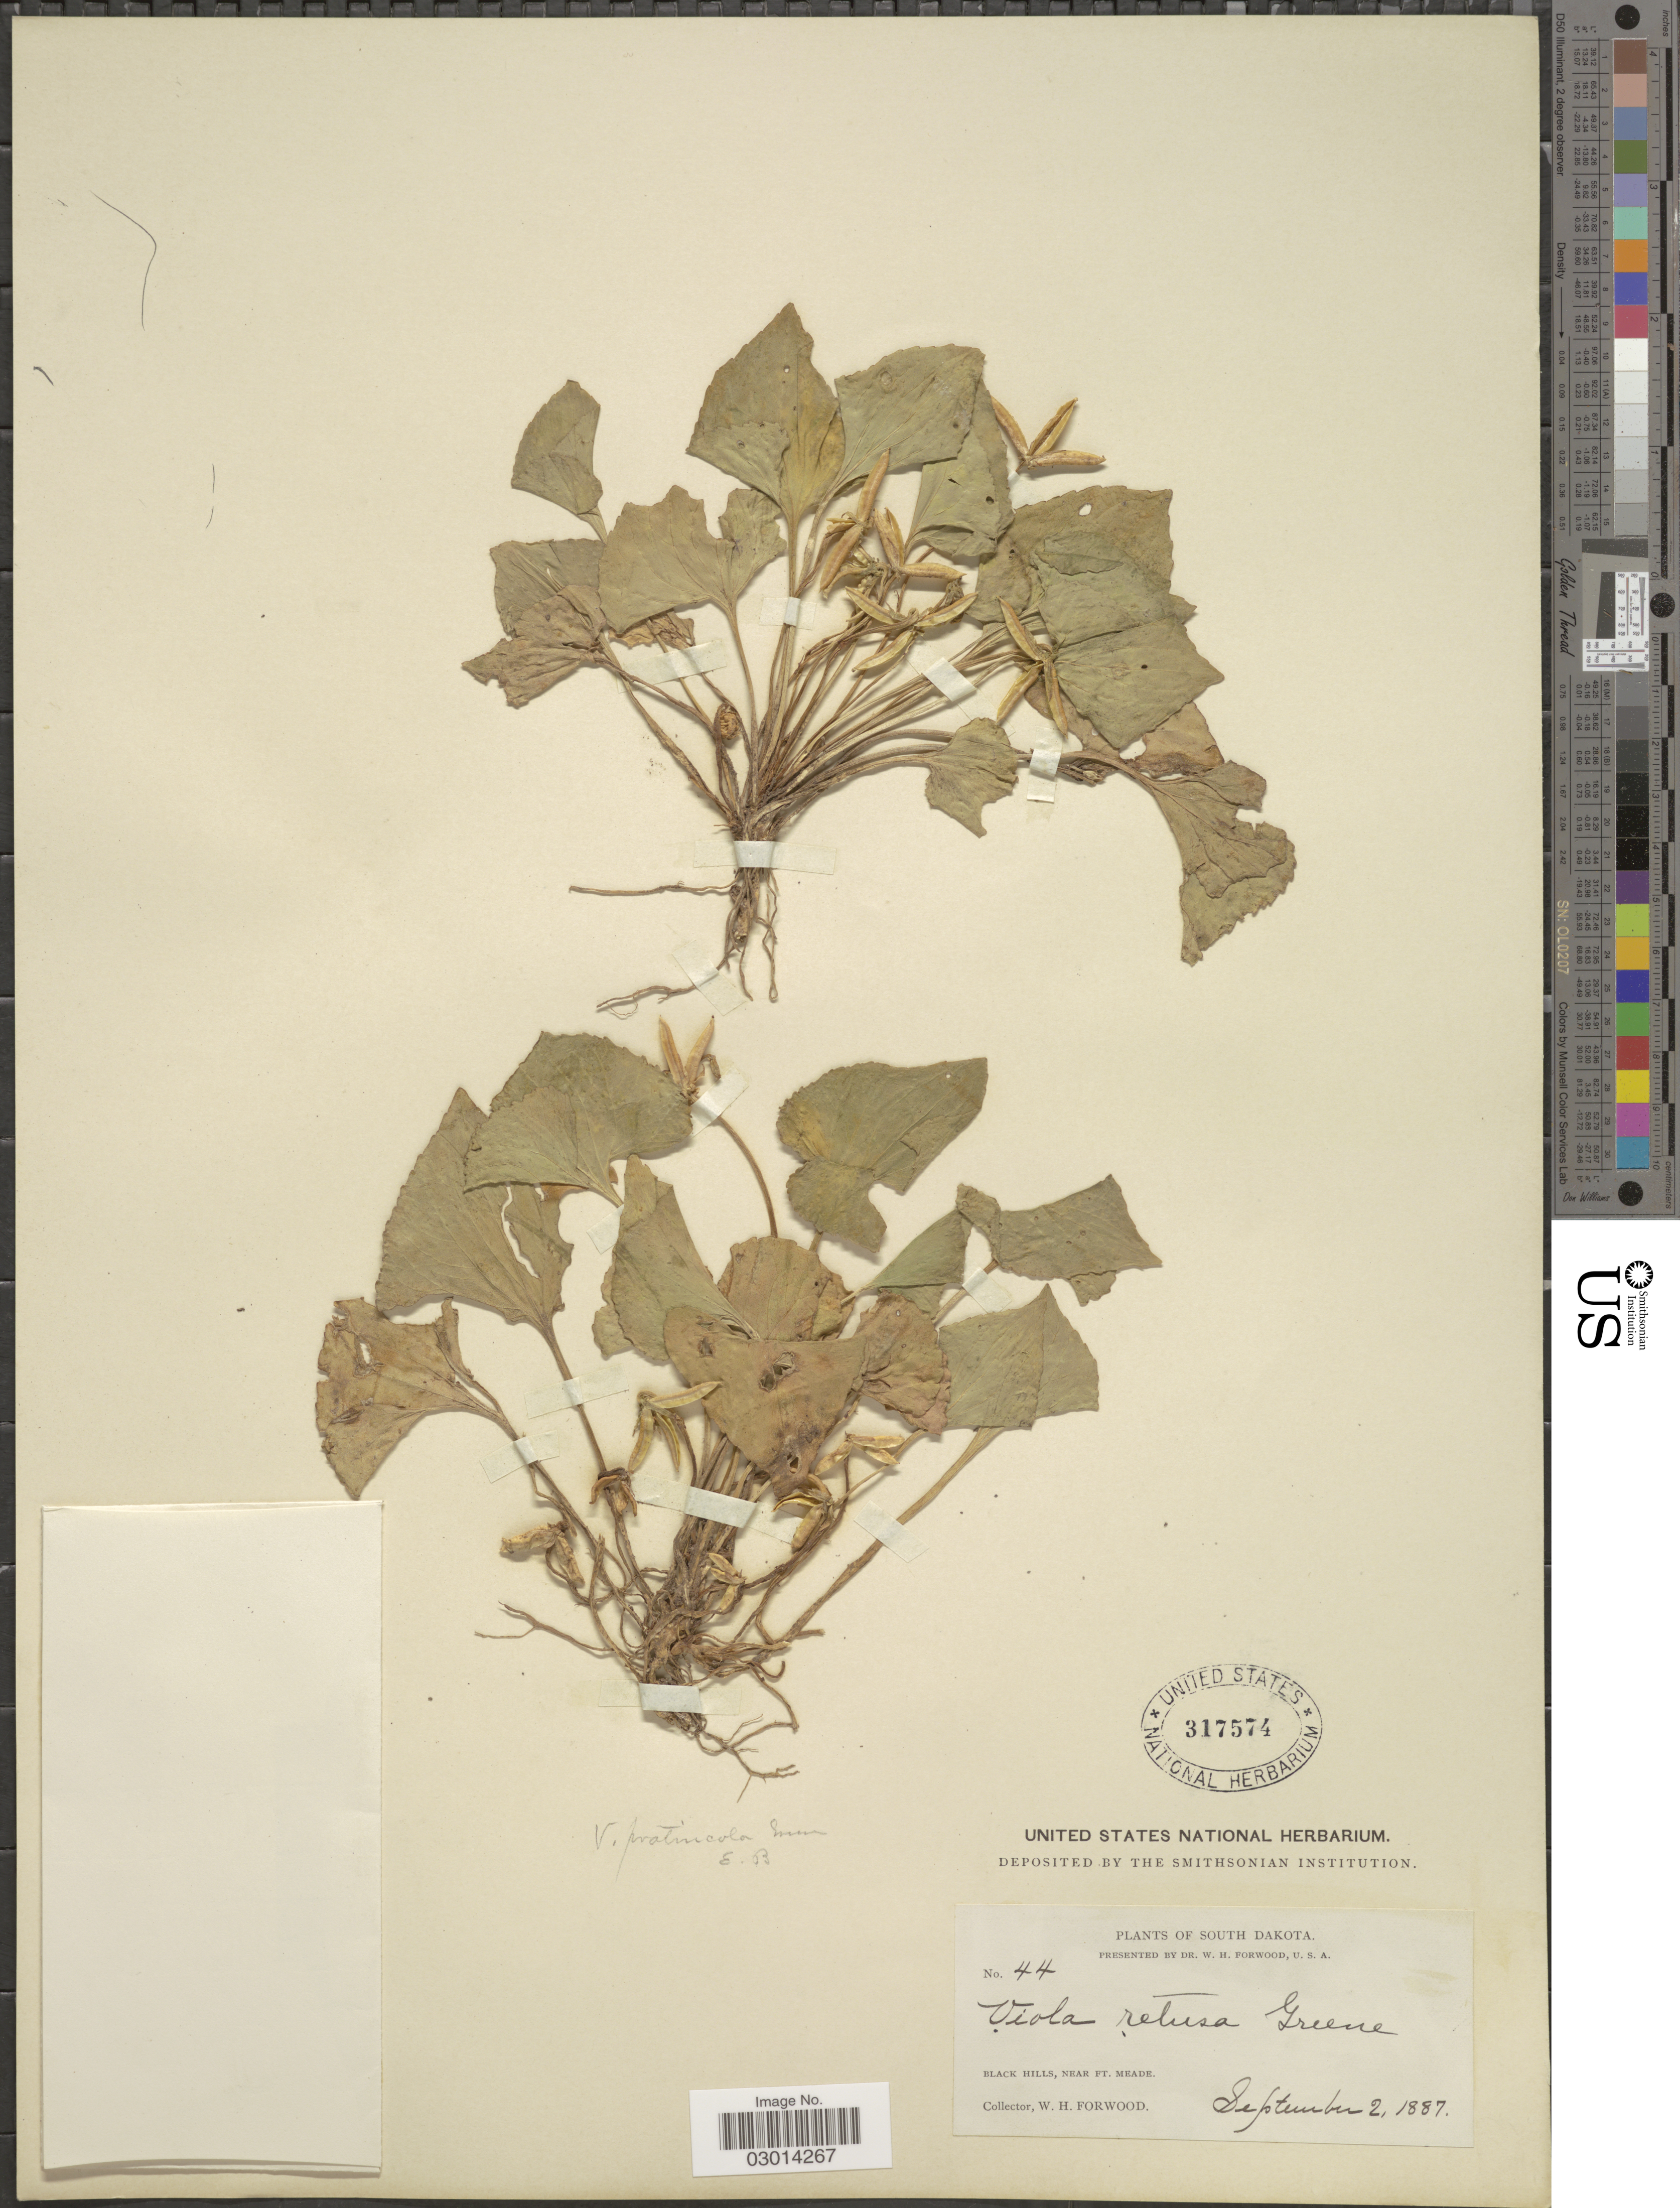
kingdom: Plantae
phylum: Tracheophyta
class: Magnoliopsida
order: Malpighiales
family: Violaceae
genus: Viola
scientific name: Viola retusa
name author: Greene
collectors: W. Forwood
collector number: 44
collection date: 1887-09-02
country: United States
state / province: South Dakota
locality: Black Hills, near Ft. Meade.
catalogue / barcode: US 317574